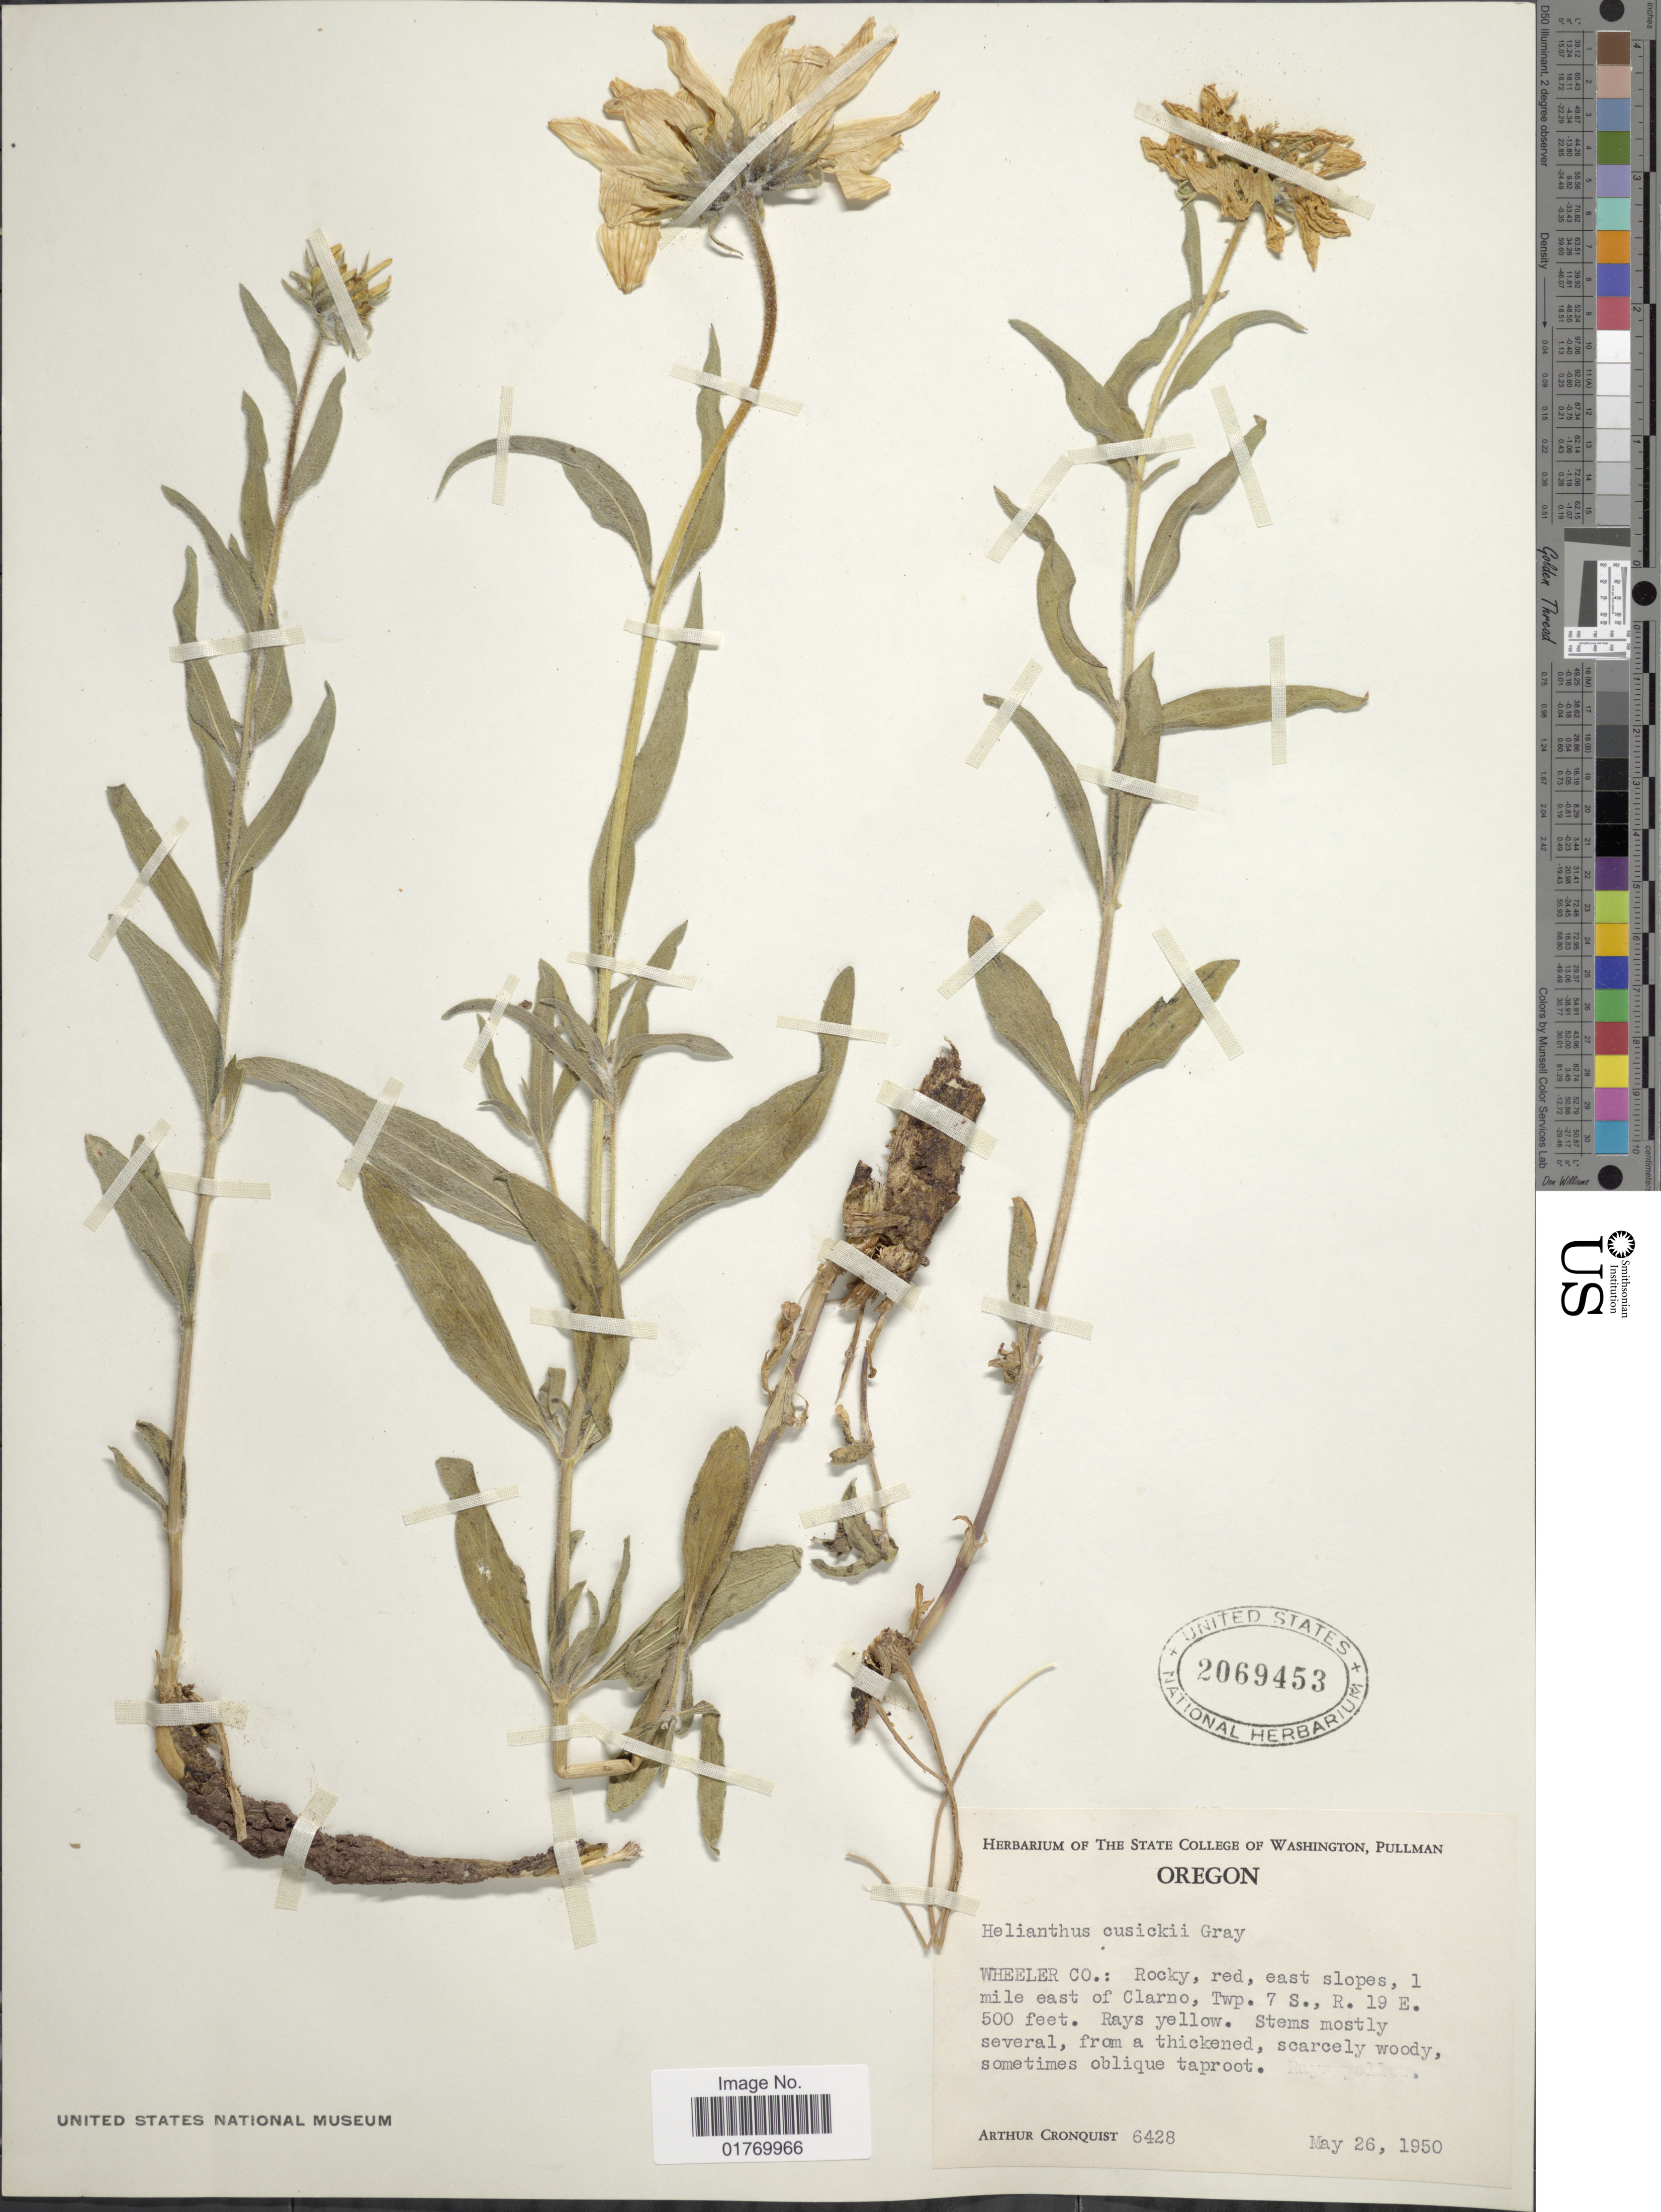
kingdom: Plantae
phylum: Tracheophyta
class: Magnoliopsida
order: Asterales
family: Asteraceae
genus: Helianthus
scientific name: Helianthus cusickii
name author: A. Gray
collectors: A. J. Cronquist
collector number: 6428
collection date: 1950-05-26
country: United States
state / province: Oregon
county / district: Wheeler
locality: Wheeler Co.: Rocky, red, east slopes, 1 mile east of Clarno, Twp. 7 S., R. 19 E.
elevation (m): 152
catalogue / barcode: US 2069453